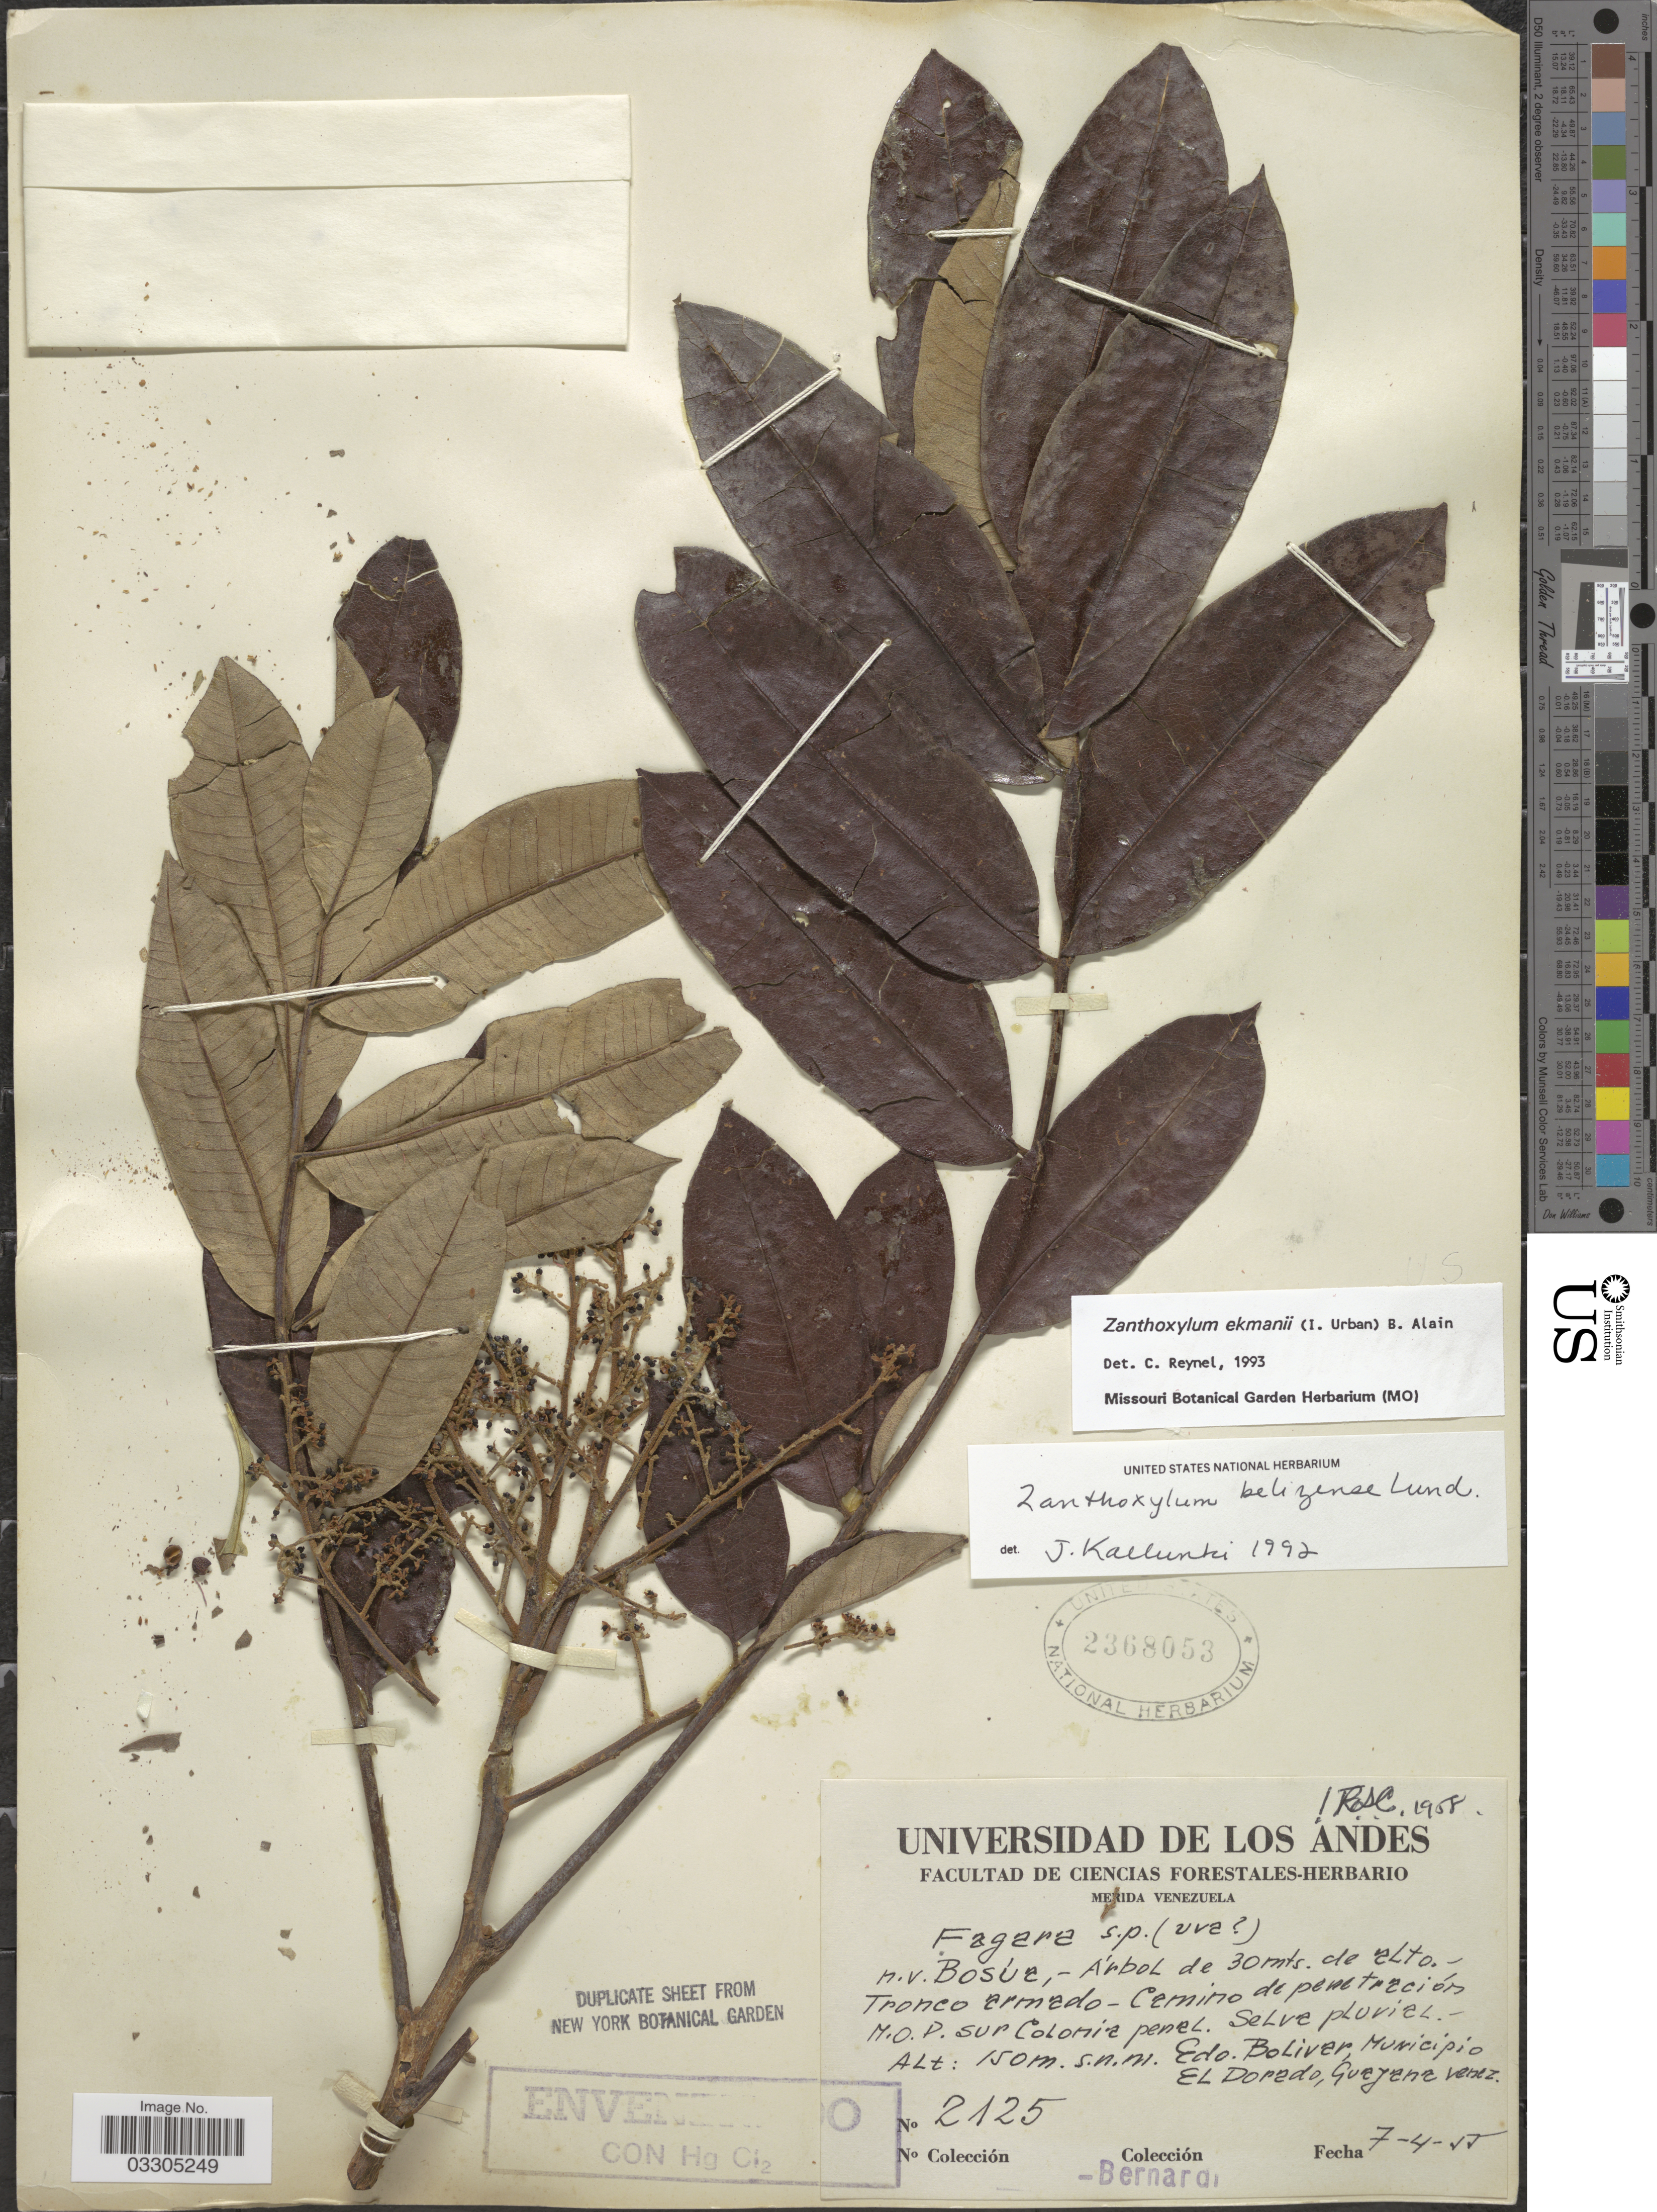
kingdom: Plantae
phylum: Tracheophyta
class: Magnoliopsida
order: Sapindales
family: Rutaceae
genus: Zanthoxylum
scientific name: Zanthoxylum ekmanii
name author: (Urb.) Alain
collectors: Bernardi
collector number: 2125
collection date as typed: Transcribed d/m/y: 7/4/55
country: Venezuela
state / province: Bolivar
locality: Edo. Bolivar, Municipio El Dorado, Guayana.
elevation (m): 150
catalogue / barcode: US 2368053